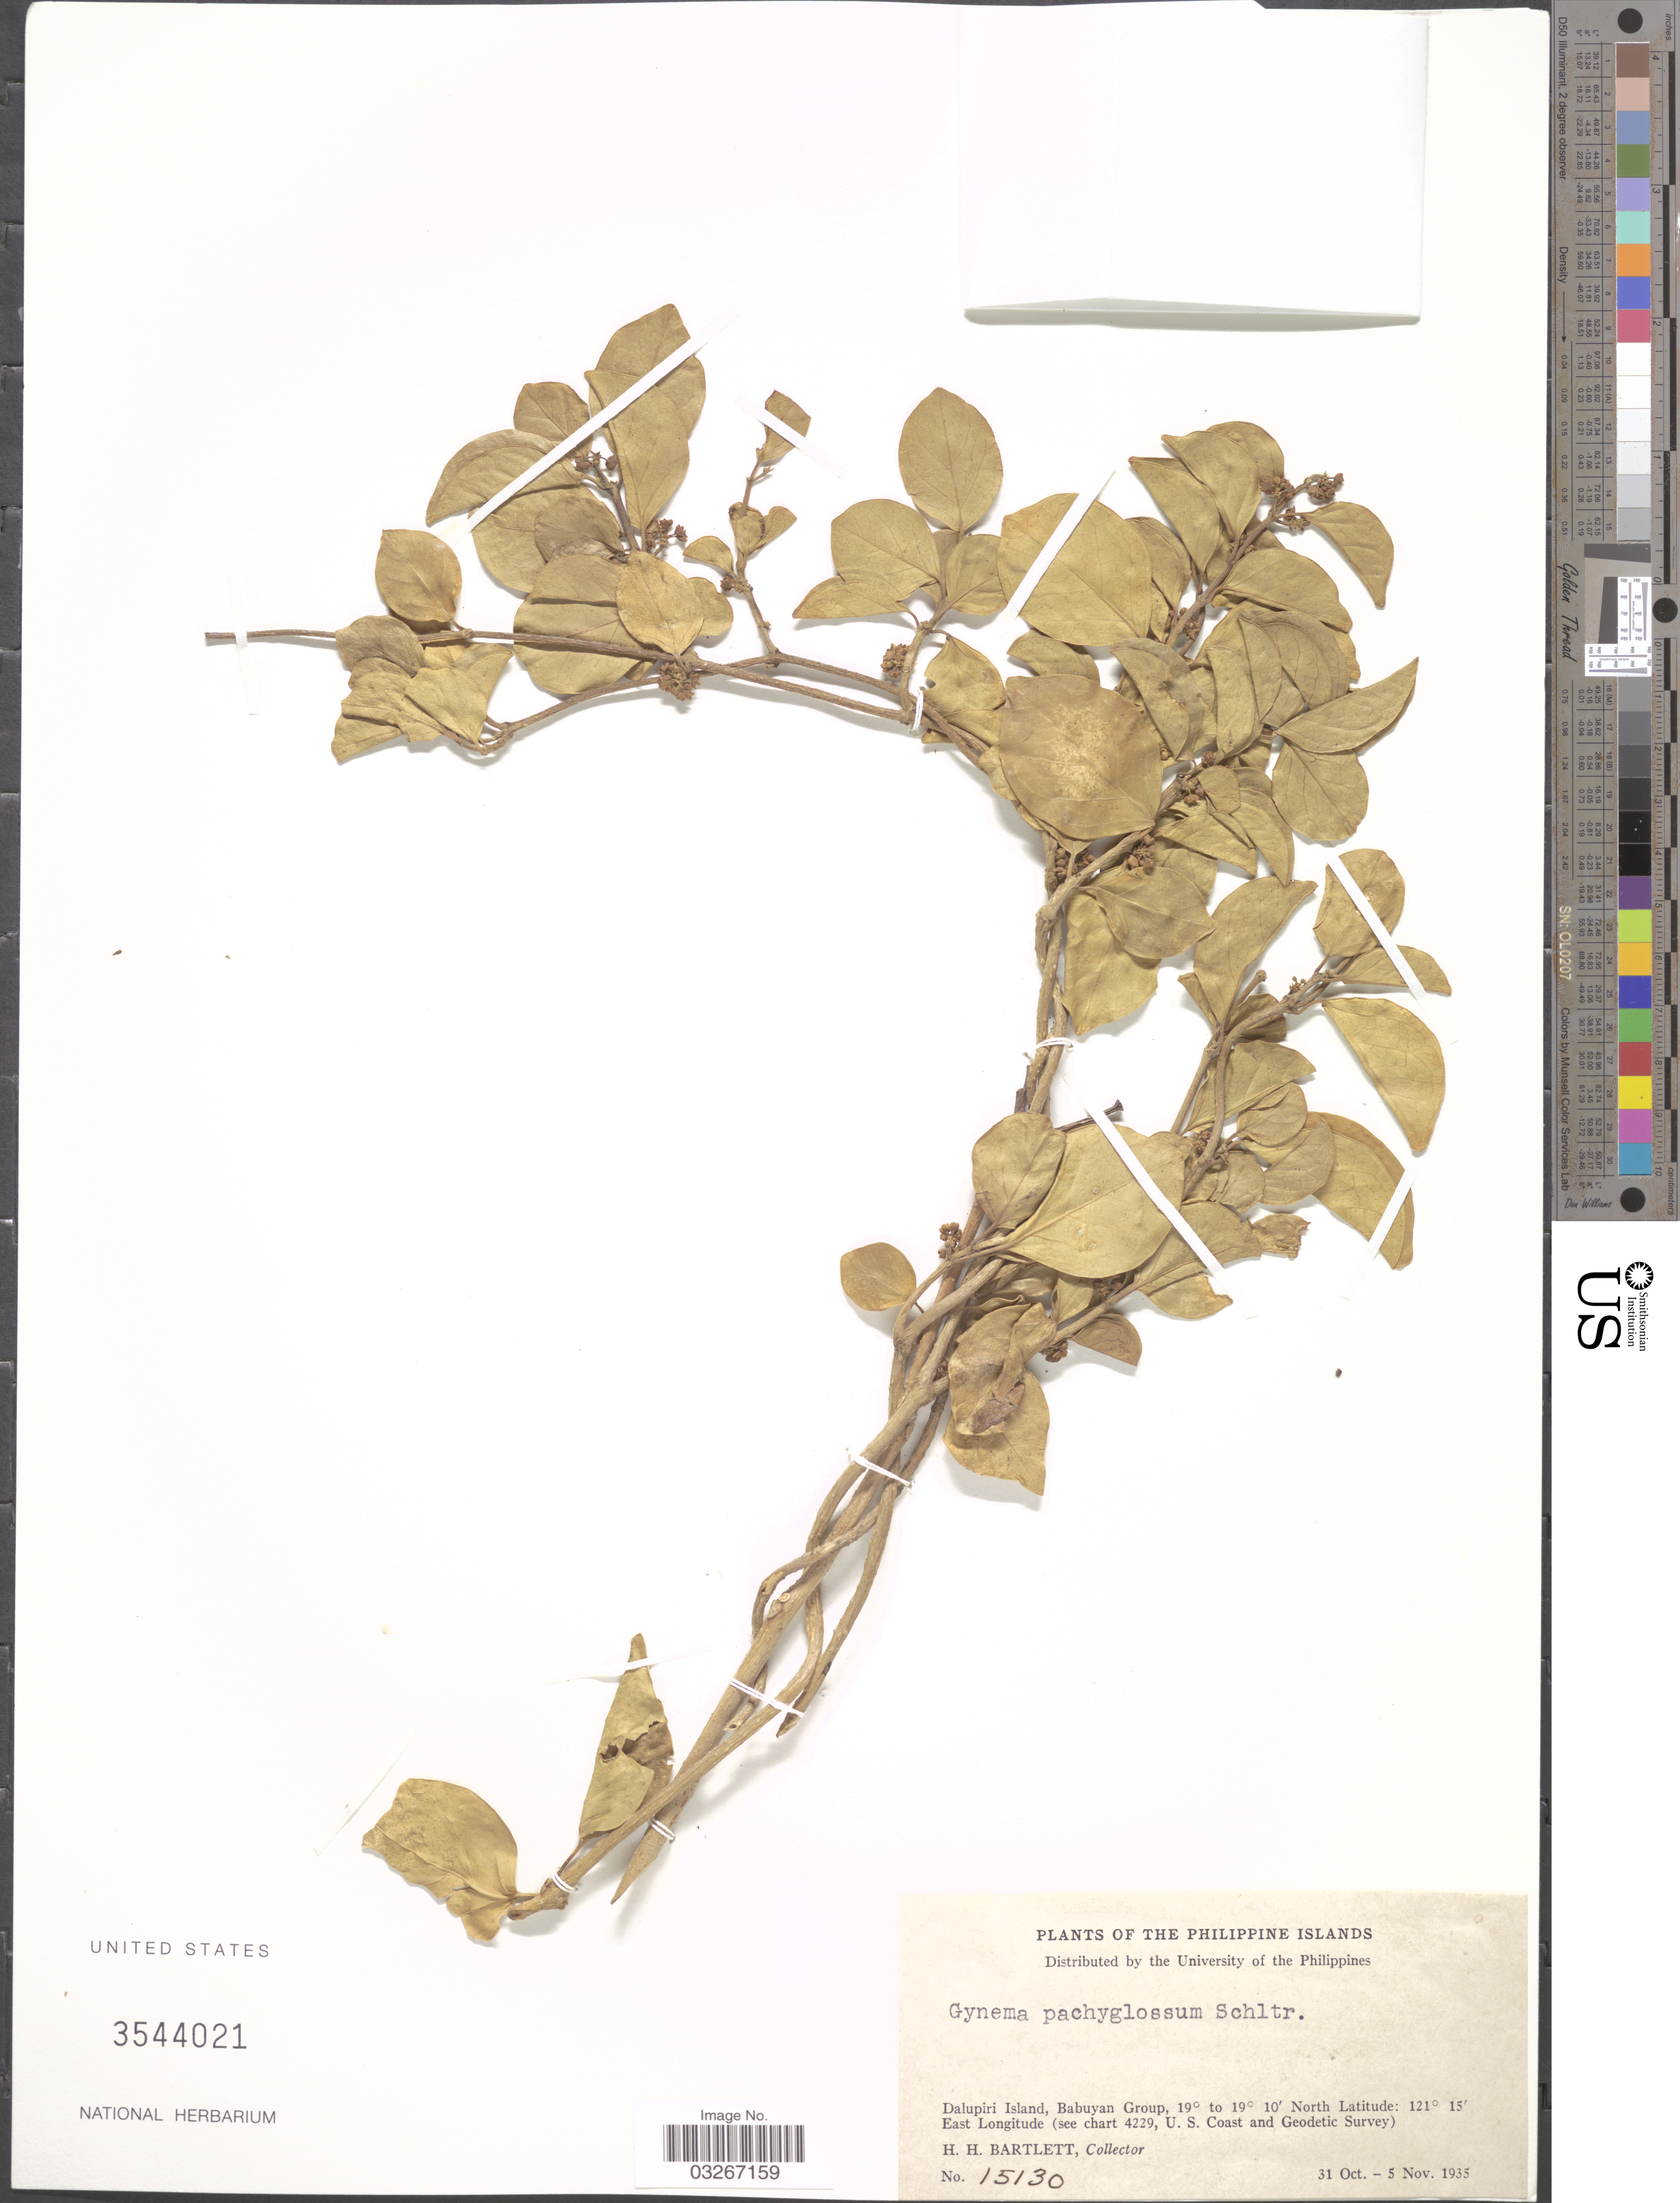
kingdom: Plantae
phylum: Tracheophyta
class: Magnoliopsida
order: Gentianales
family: Apocynaceae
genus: Gymnema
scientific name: Gymnema pachyglossum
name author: Schltr.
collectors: H. H. Bartlett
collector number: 15130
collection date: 1935-10-31/1935-11-05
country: Philippines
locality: Dalupiri Island, Babuyan Group.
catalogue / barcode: US 3544021